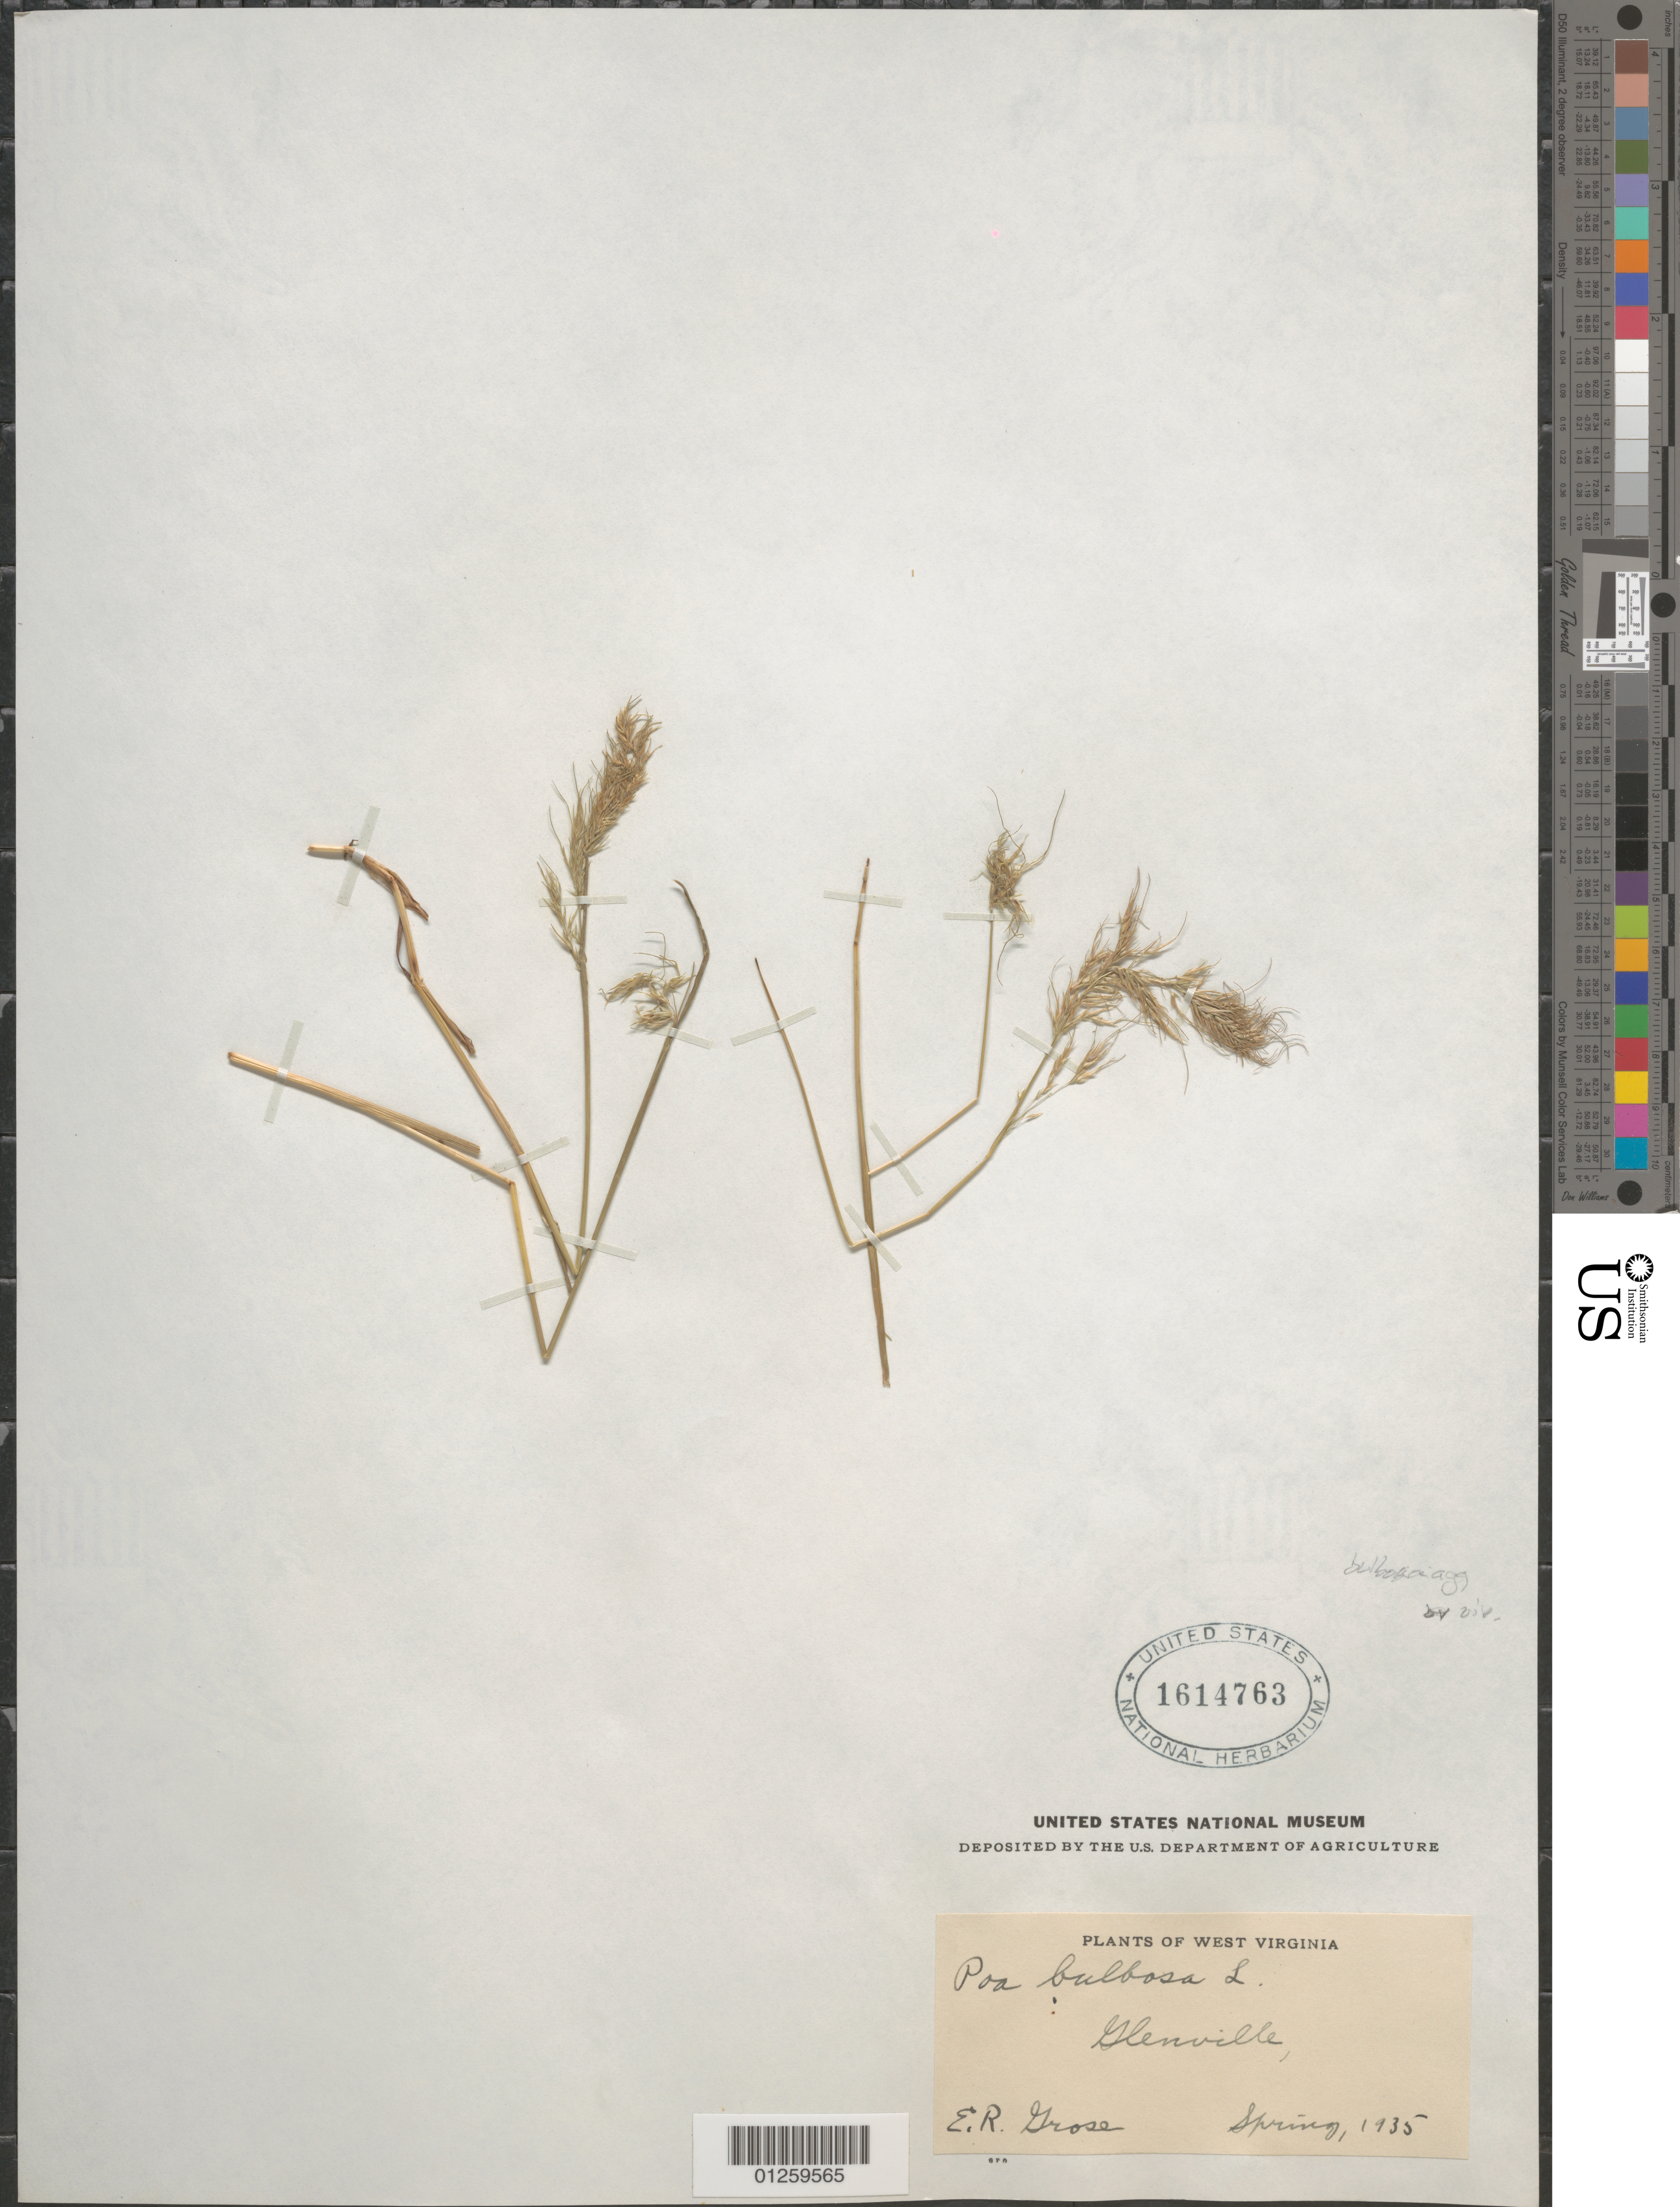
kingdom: Plantae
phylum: Tracheophyta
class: Liliopsida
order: Poales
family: Poaceae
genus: Poa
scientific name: Poa bulbosa agg. viviparous plant(s)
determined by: Soreng, Robert J., Research Associate (BOT), Smithsonian Institution - National Museum of Natural History (UNITED STATES)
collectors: E. Grose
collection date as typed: Spring, 1935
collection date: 1935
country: United States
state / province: West Virginia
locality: Glenville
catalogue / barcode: US 1614763